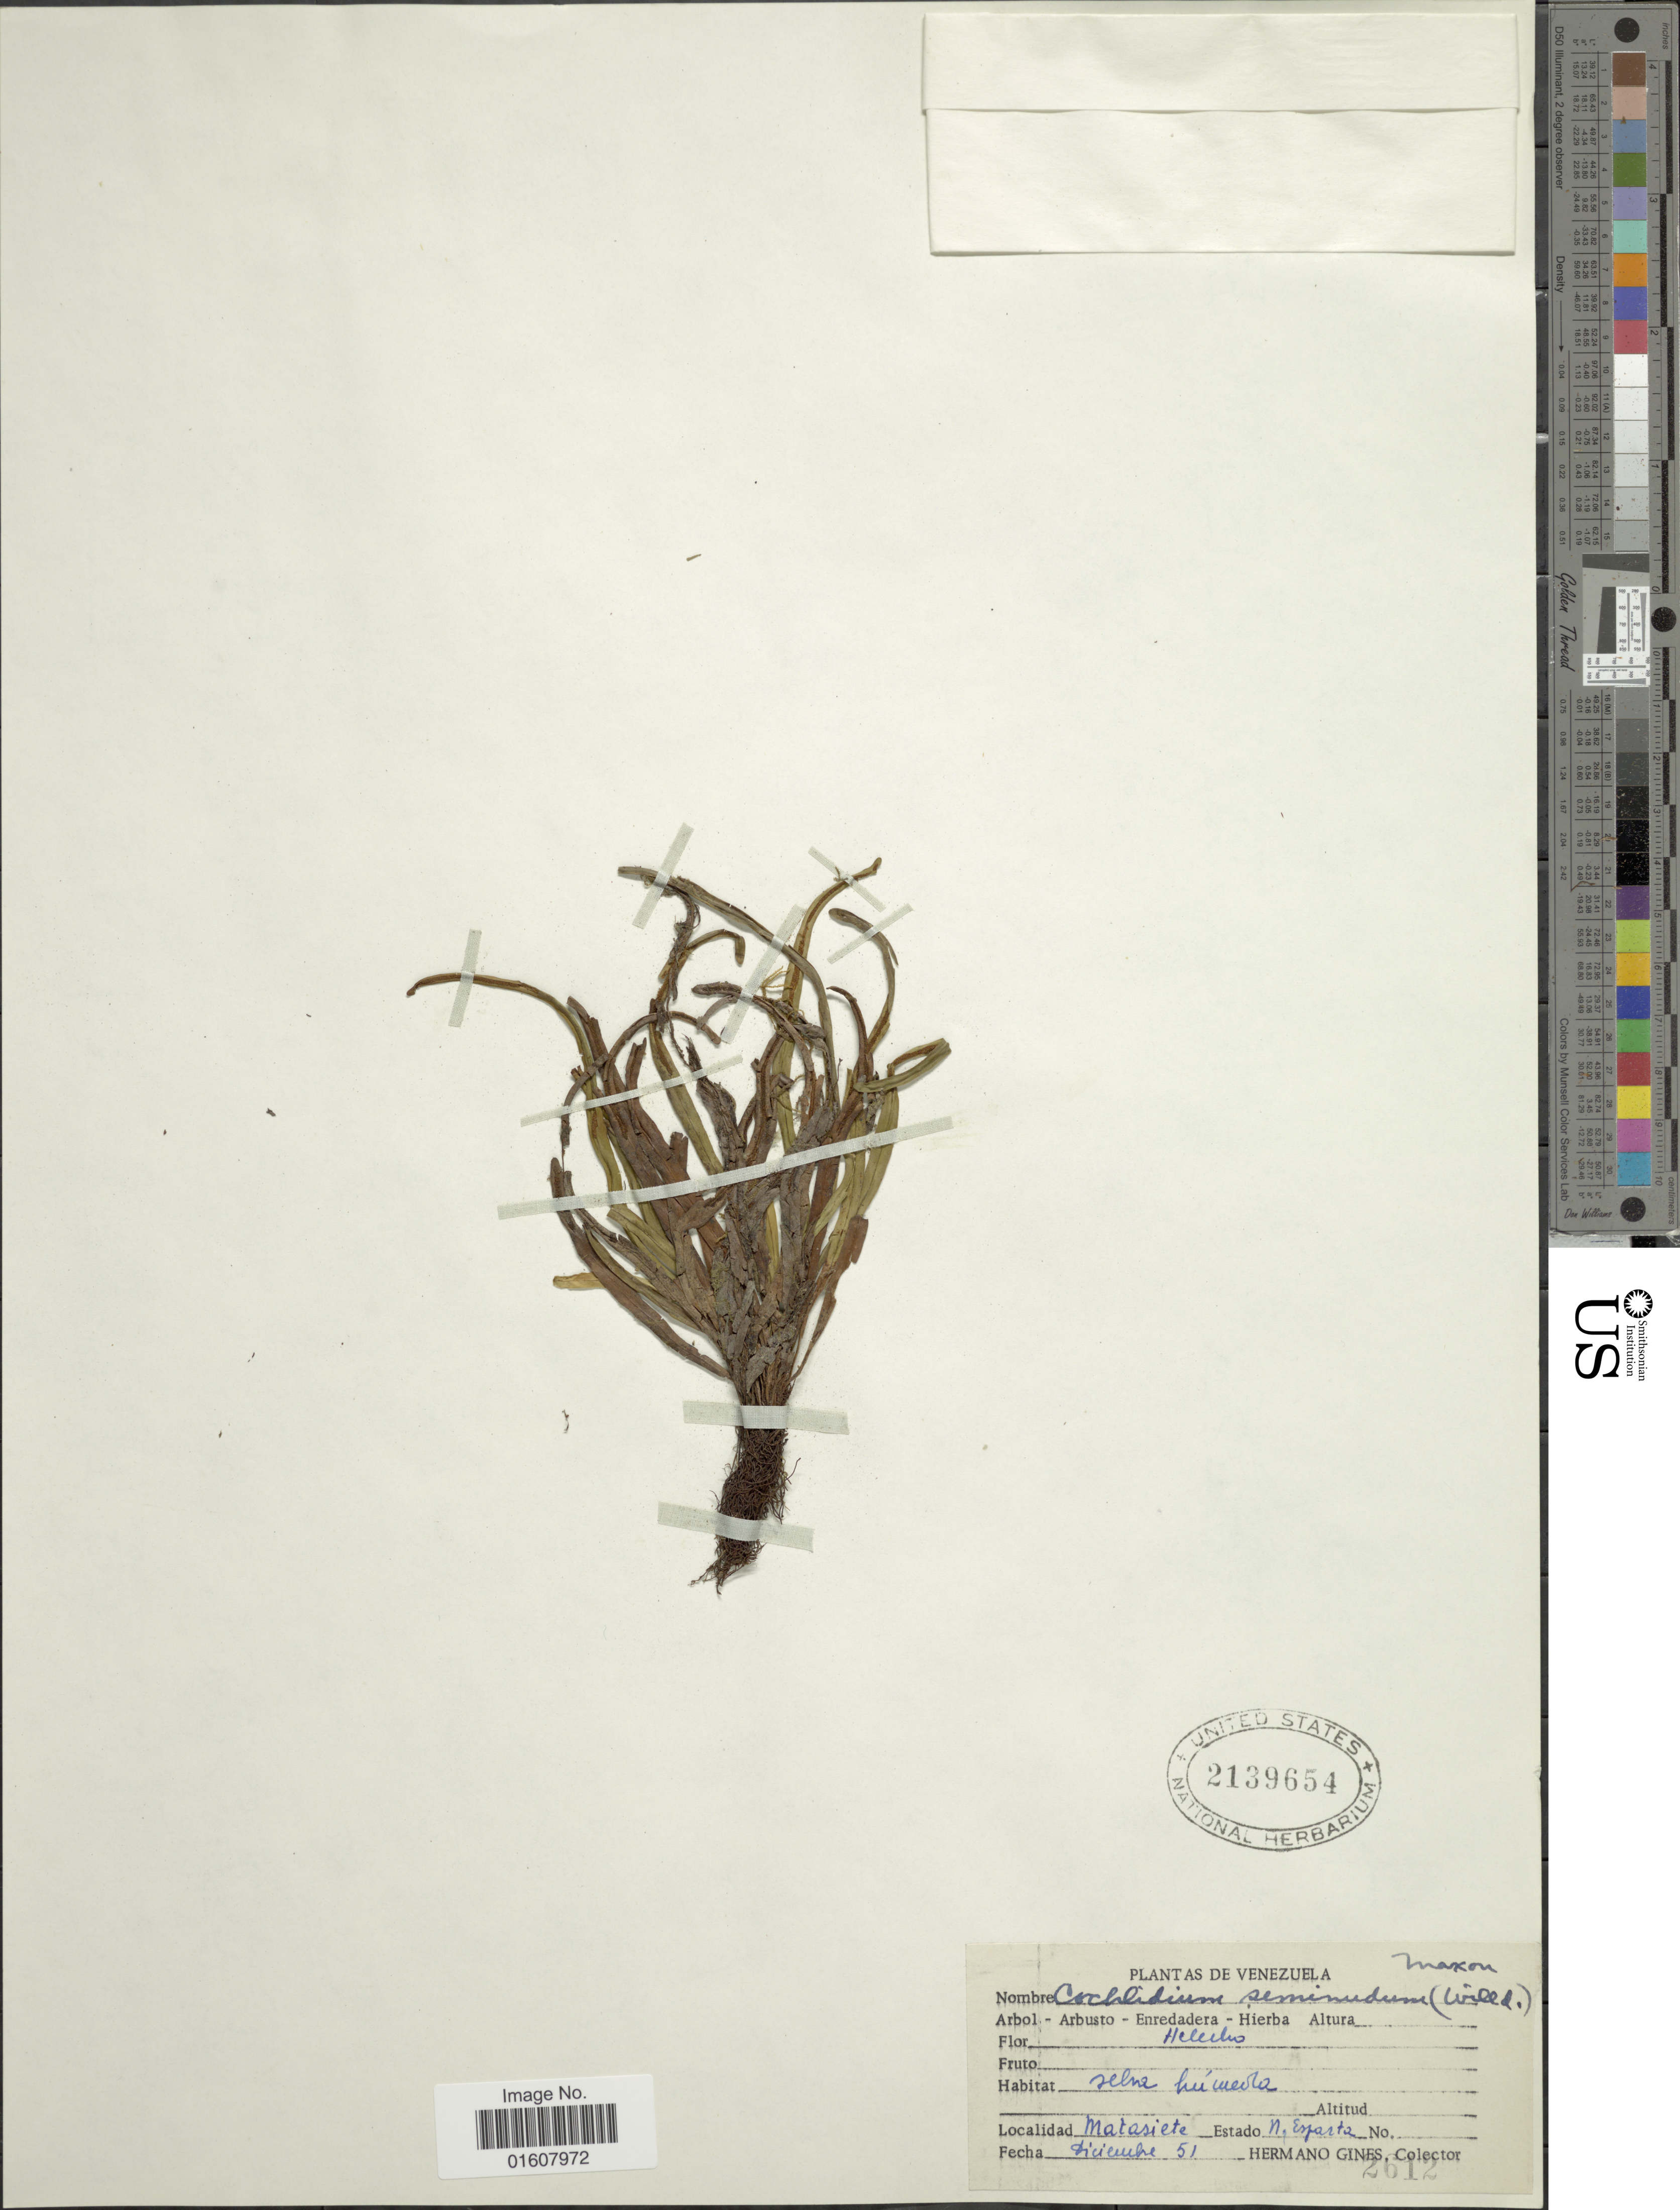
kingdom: Plantae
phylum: Tracheophyta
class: Polypodiopsida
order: Polypodiales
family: Polypodiaceae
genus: Cochlidium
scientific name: Cochlidium seminudum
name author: (Willd.) Maxon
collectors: Bro. Gines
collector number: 2612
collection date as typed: Transcribed d/m/y: /12/51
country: Venezuela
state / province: Nueva Esparta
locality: Matasiete. Estado N. Esparta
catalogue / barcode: US 2139654